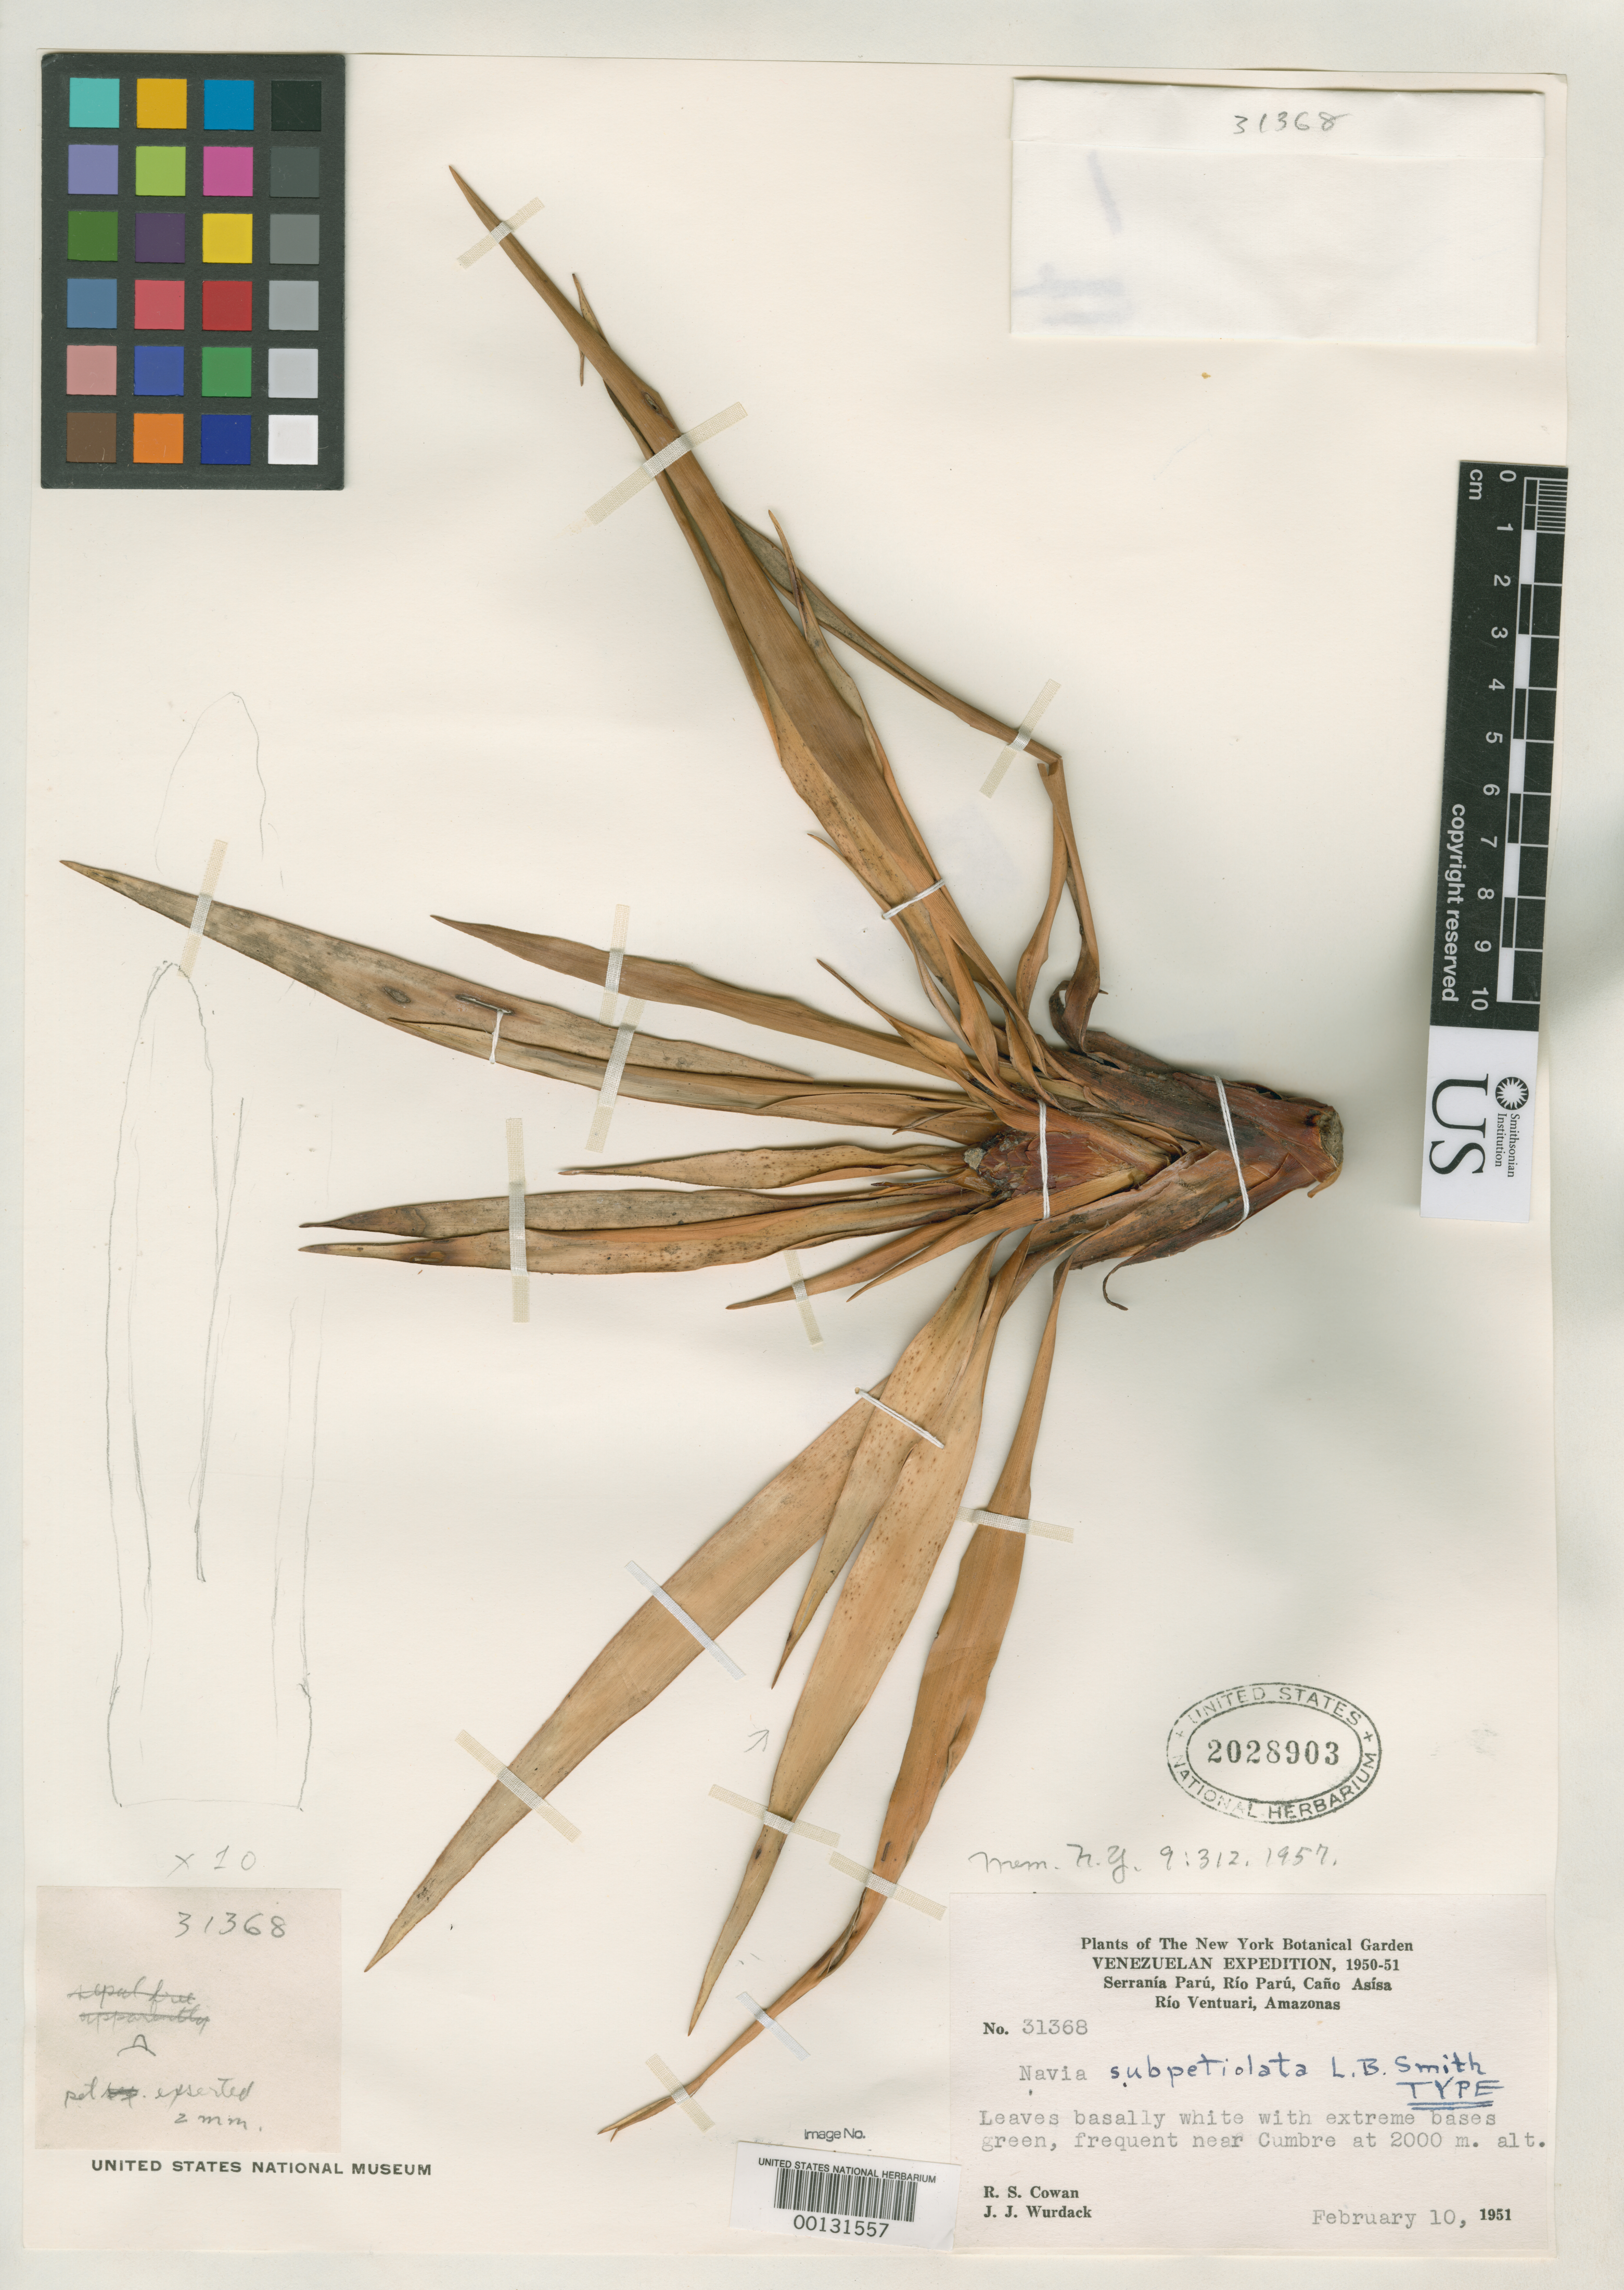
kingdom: Plantae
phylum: Tracheophyta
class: Liliopsida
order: Poales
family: Bromeliaceae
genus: Navia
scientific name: Navia subpetiolata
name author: L.B. Sm.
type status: Holotype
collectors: R. S. Cowan & J. J. Wurdack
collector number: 31368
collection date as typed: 10 Feb 1951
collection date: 1951-02-10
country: Venezuela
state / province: Amazonas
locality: Serrania Paru, Rio Ventuari, near Cumbre.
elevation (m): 2000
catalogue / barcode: US 2028903